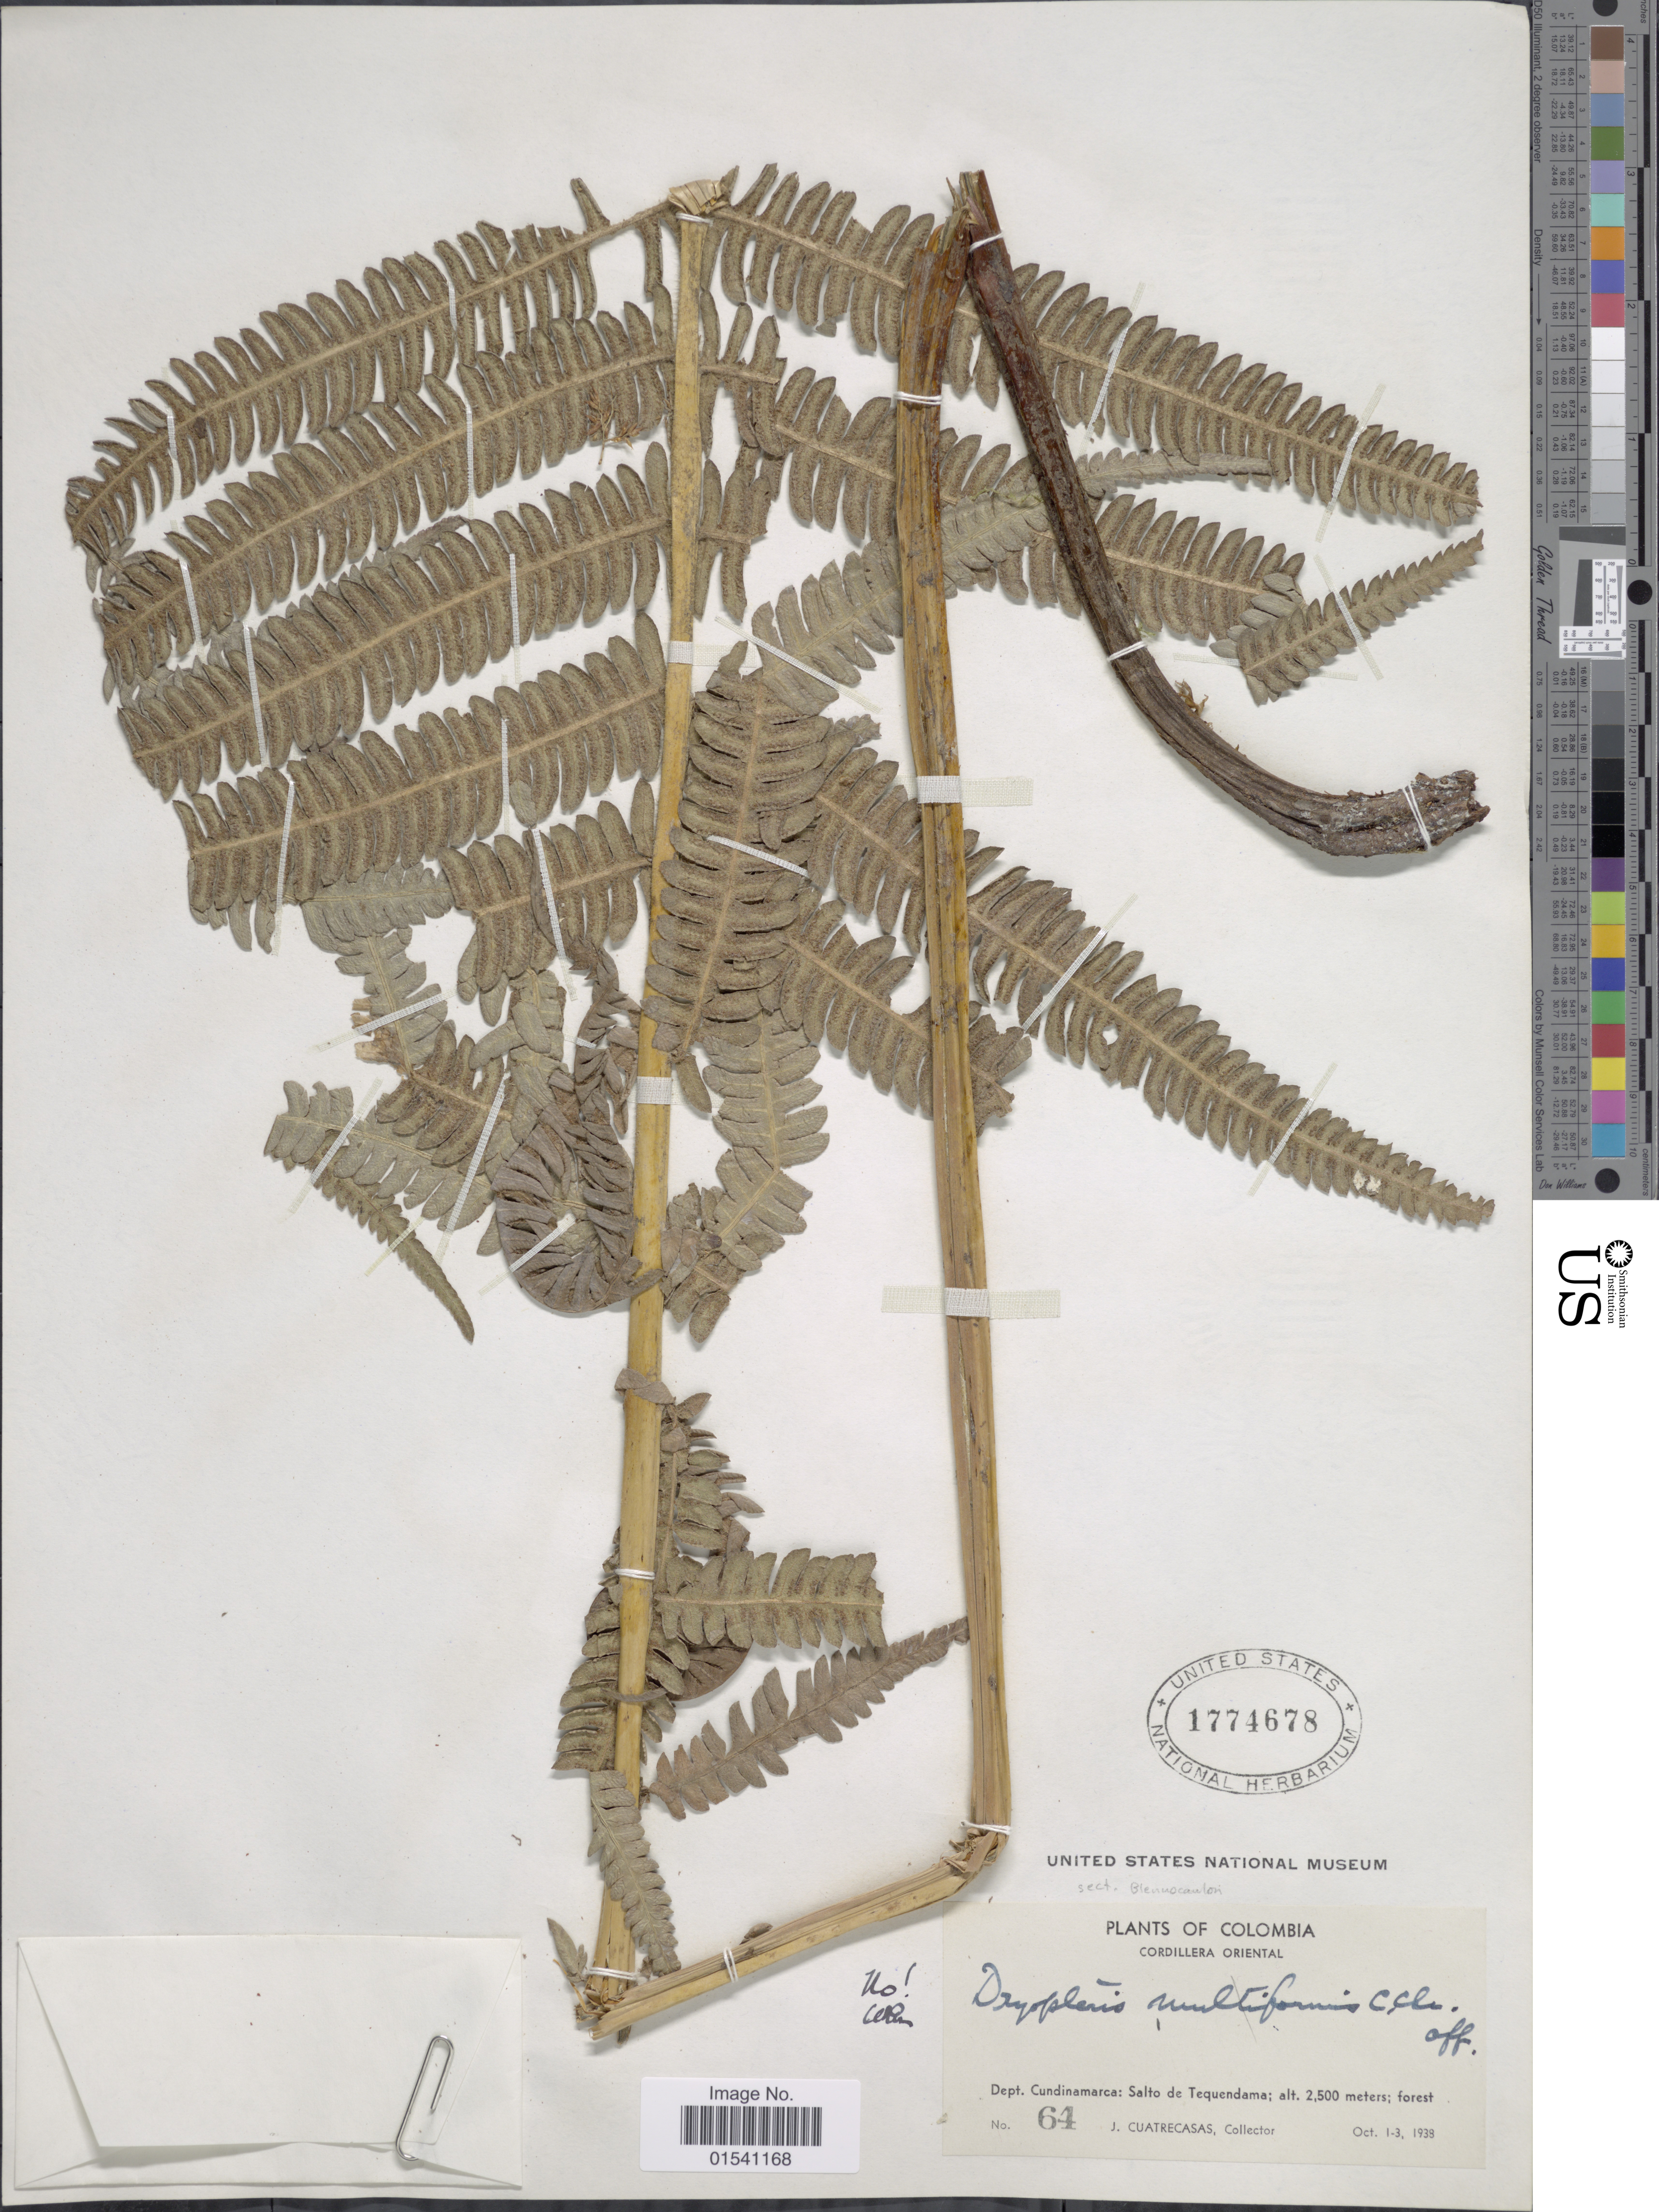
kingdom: Plantae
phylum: Tracheophyta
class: Polypodiopsida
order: Polypodiales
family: Thelypteridaceae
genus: Amauropelta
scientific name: Amauropelta sp.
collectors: J. Cuatrecasas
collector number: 64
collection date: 1938-10-01/1938-10-03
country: Colombia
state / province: Cundinamarca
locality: Cordiilera Oriental, Dept. Cundinamarca: Salto de Tequendama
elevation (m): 2500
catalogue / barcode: US 1774678